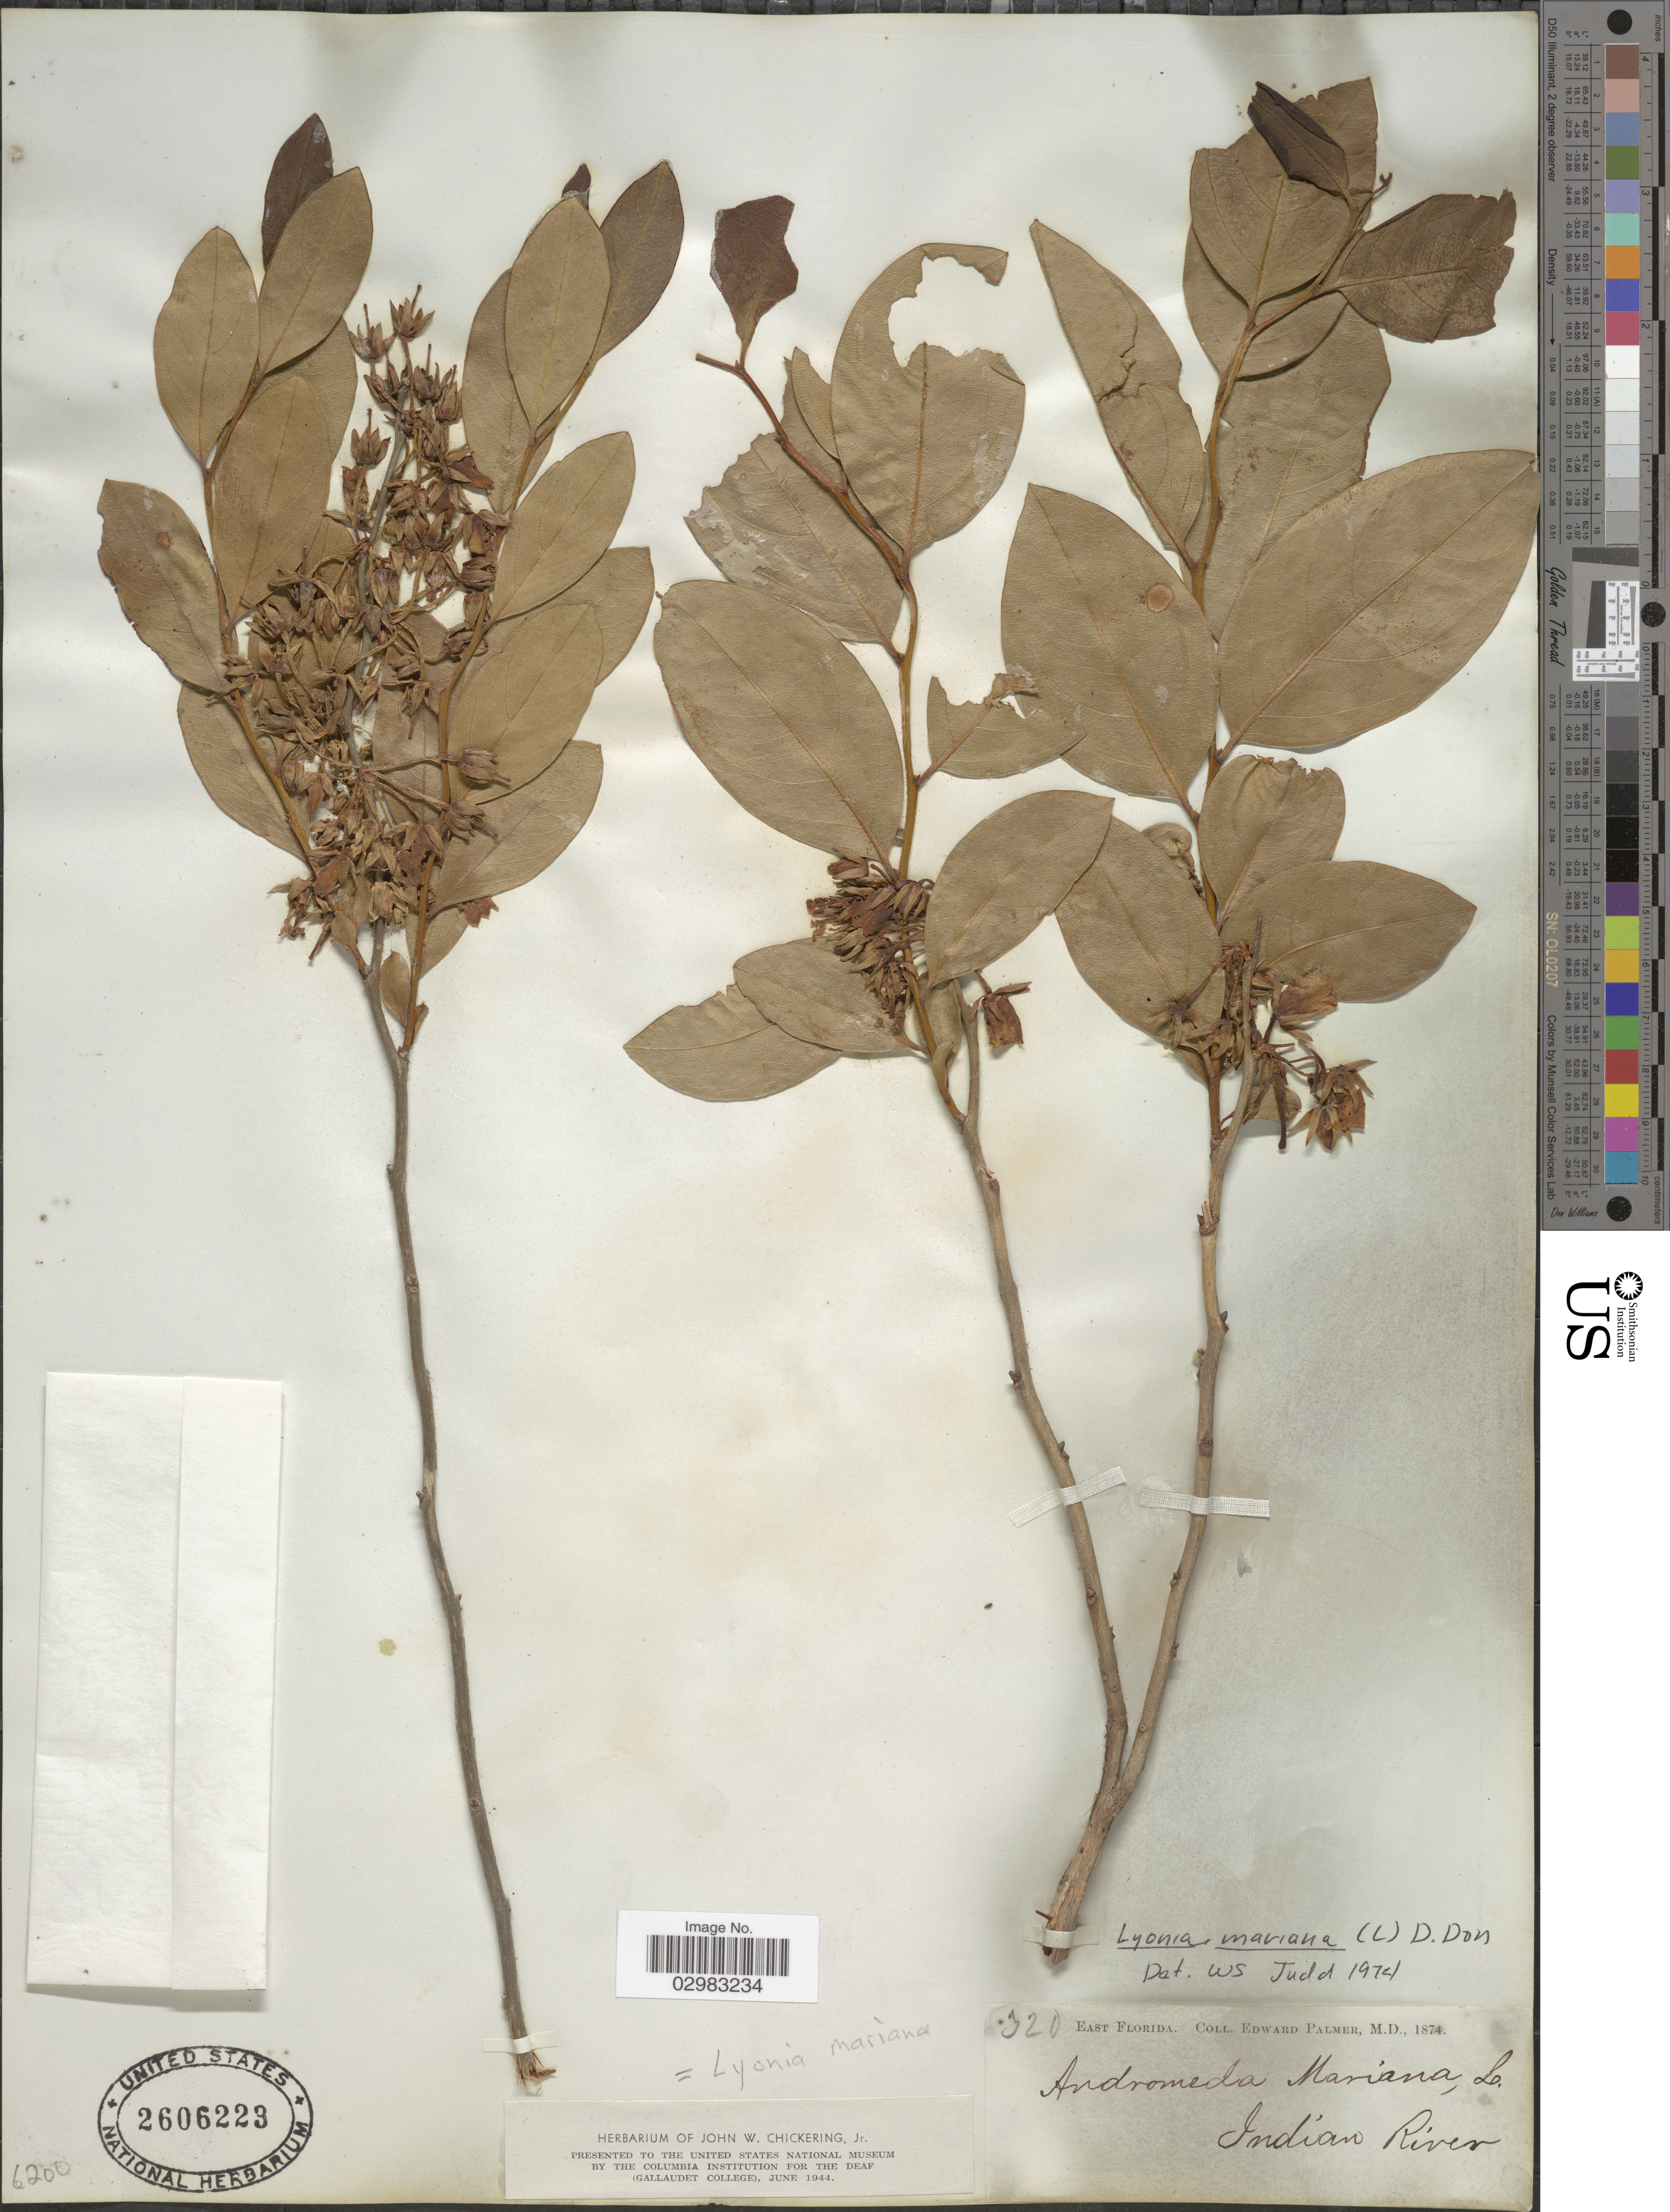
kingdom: Plantae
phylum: Tracheophyta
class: Magnoliopsida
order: Ericales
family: Ericaceae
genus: Lyonia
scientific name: Lyonia mariana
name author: (L.) D. Don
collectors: E. Palmer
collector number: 320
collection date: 1874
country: United States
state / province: Florida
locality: East Florida. Indian River.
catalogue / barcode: US 2606223